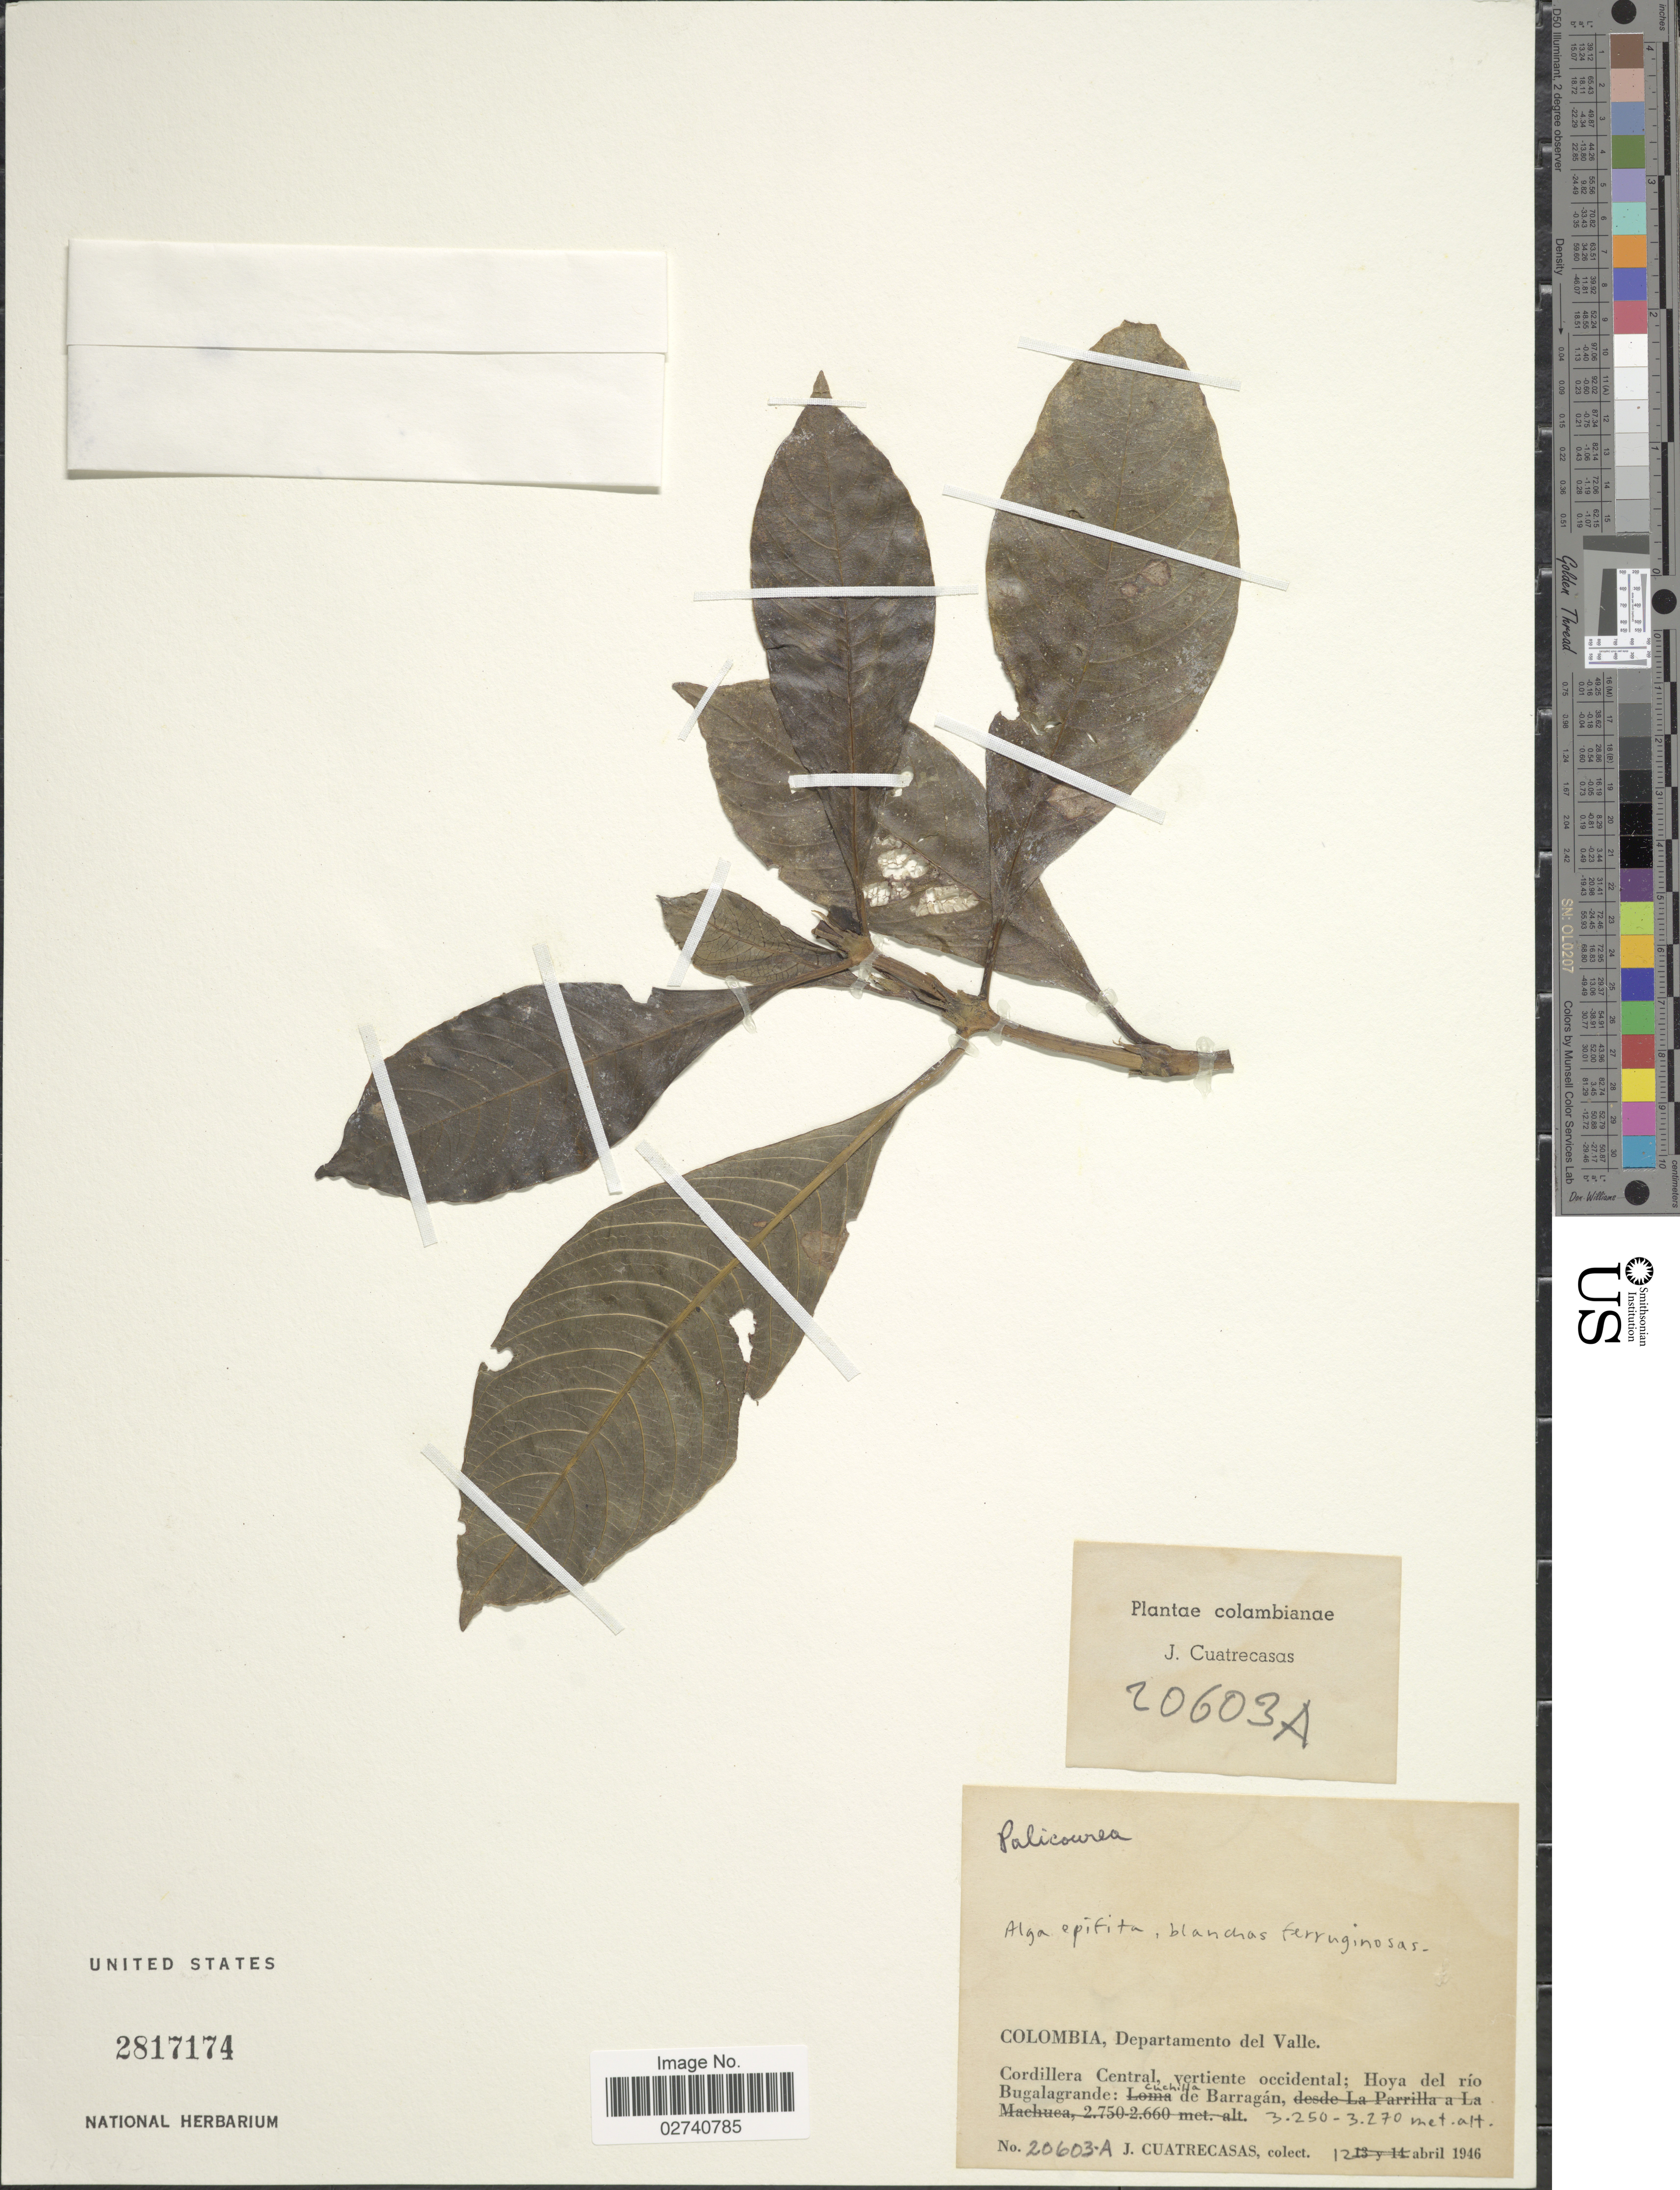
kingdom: Plantae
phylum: Tracheophyta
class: Magnoliopsida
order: Gentianales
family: Rubiaceae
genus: Palicourea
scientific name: Palicourea sp.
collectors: J. Cuatrecasas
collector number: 20603A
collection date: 1946-04-12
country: Colombia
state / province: Valle del Cauca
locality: Departamento del Valle. Cordillera Central, vertiente occidental: Hoya del rio Bugalagrande: Cuchilla de Barragan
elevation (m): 3250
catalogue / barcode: US 2817174